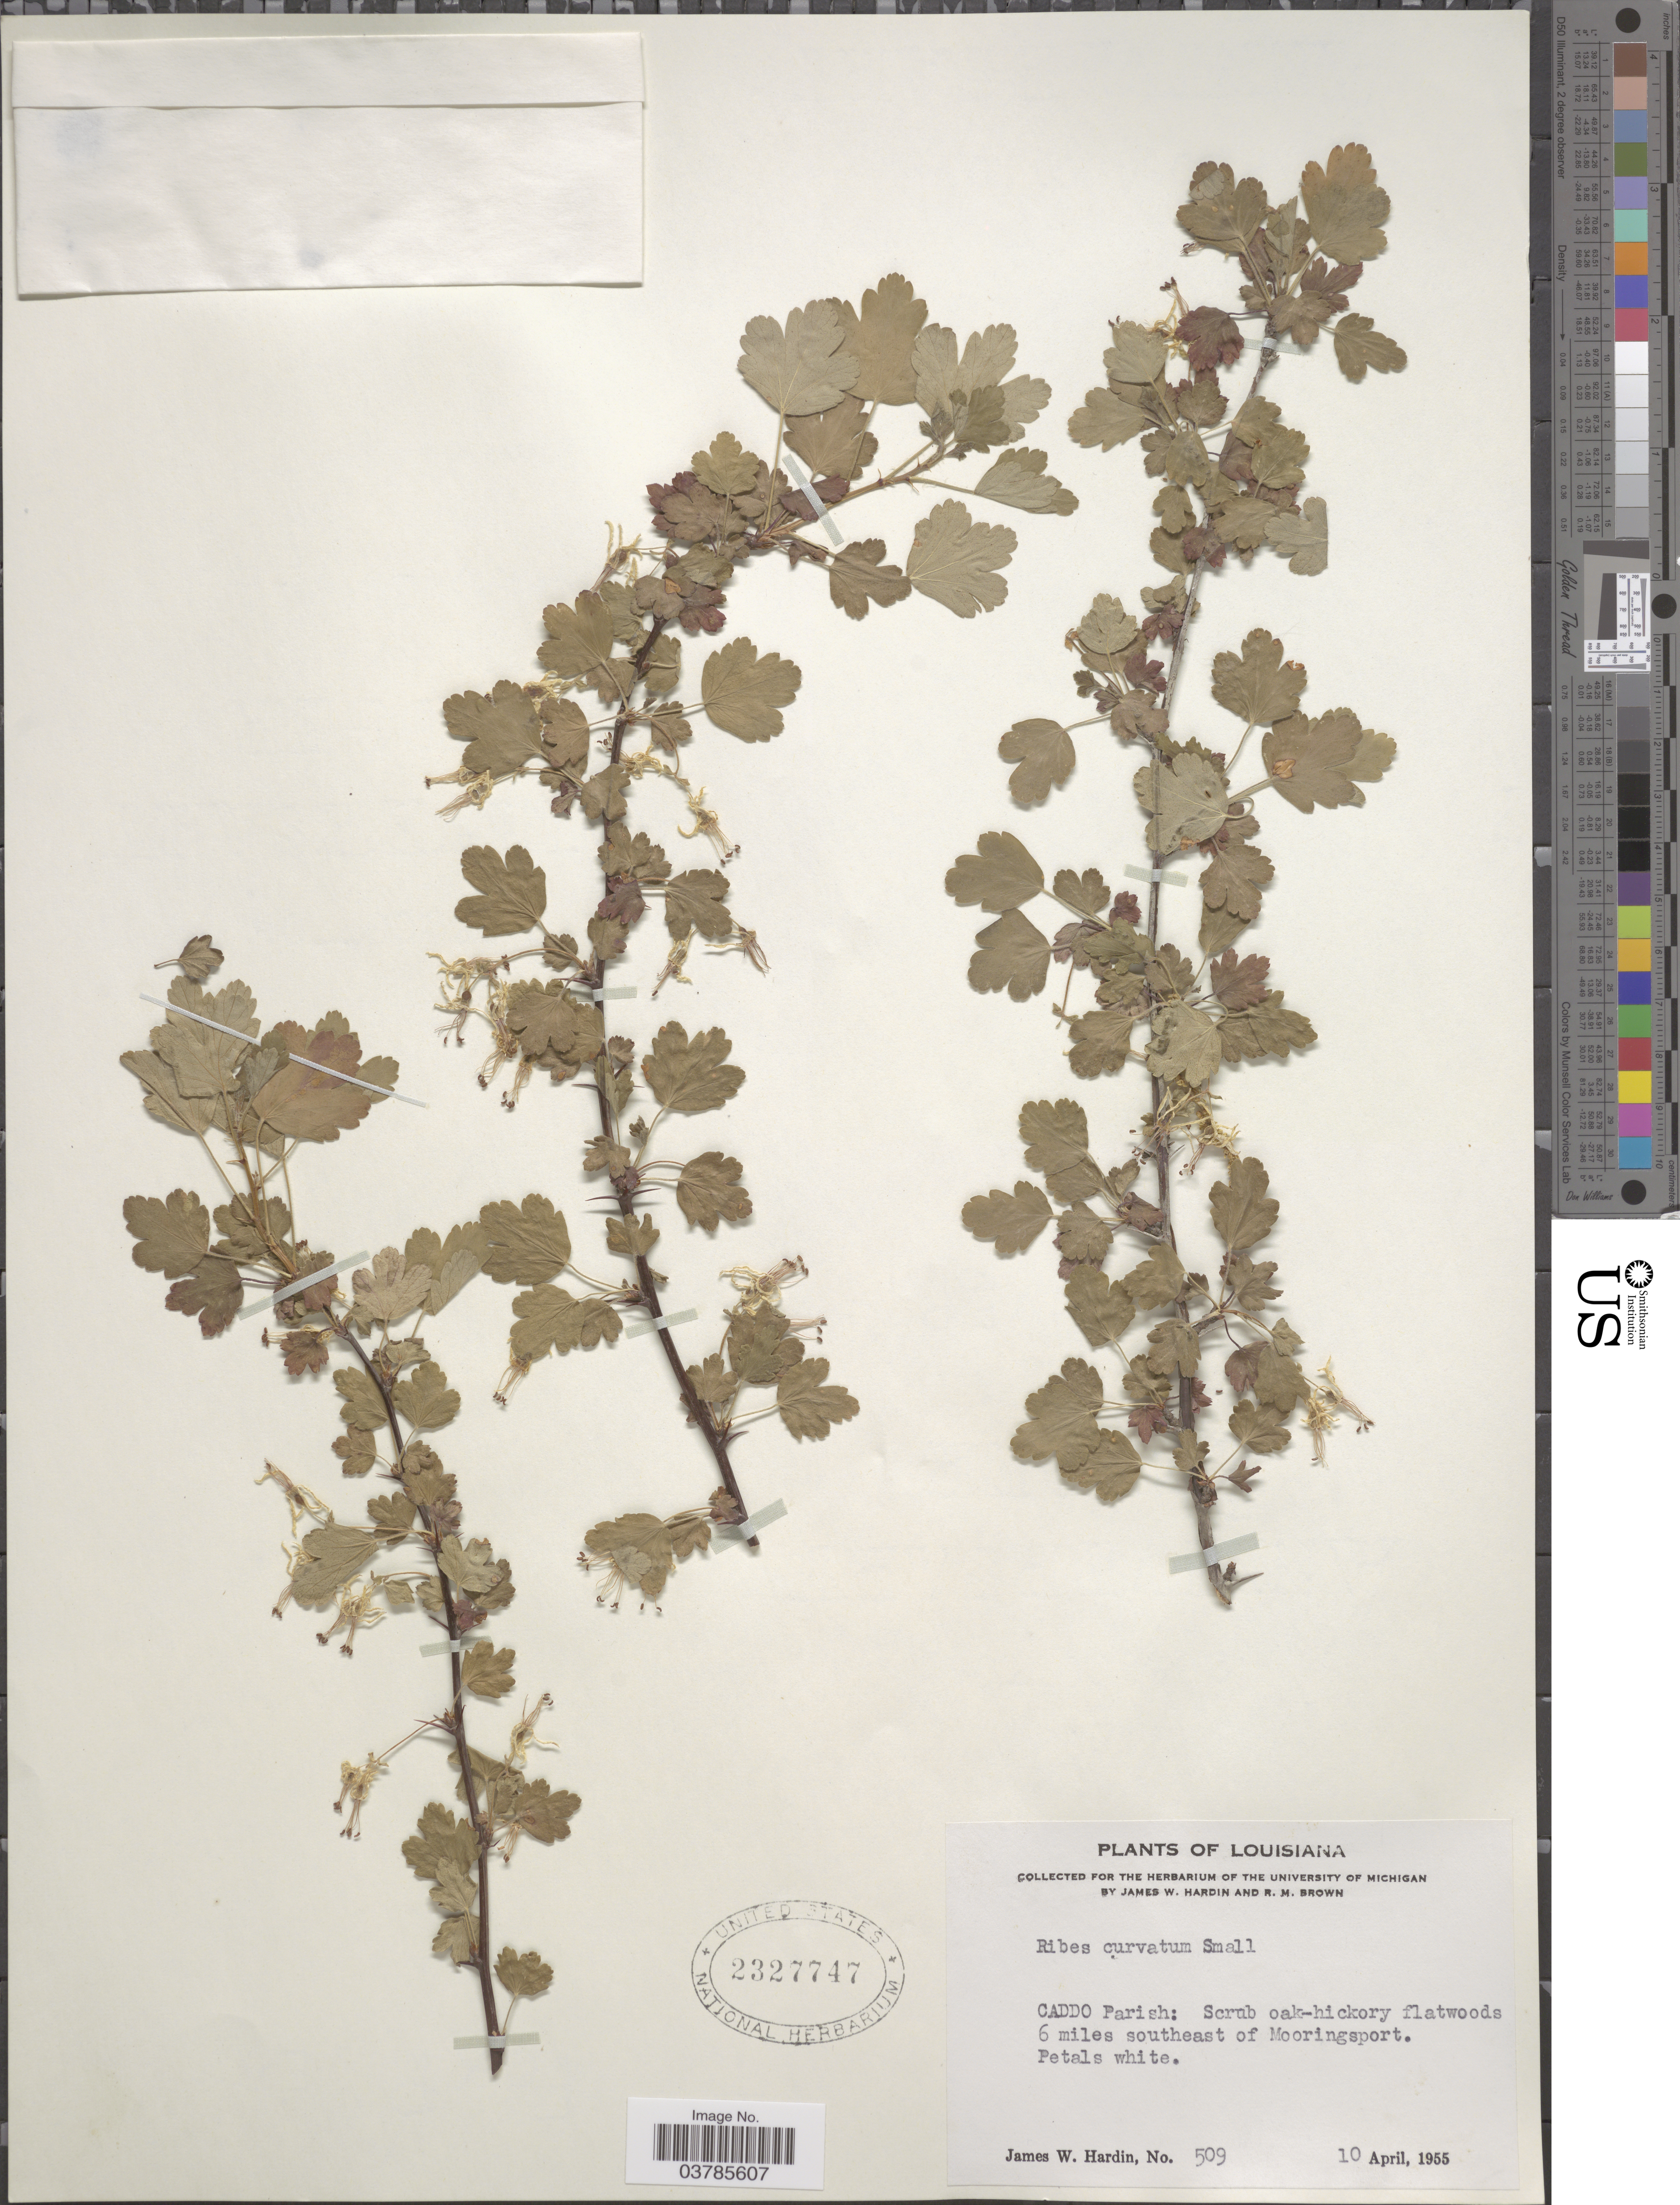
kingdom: Plantae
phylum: Tracheophyta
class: Magnoliopsida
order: Saxifragales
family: Grossulariaceae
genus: Ribes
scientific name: Ribes curvatum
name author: Small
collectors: J. W. Hardin & R. Brown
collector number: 509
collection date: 1955-04-10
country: United States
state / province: Louisiana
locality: Caddo Parish: 6 miles southeast of Mooringsport.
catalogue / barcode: US 2327747